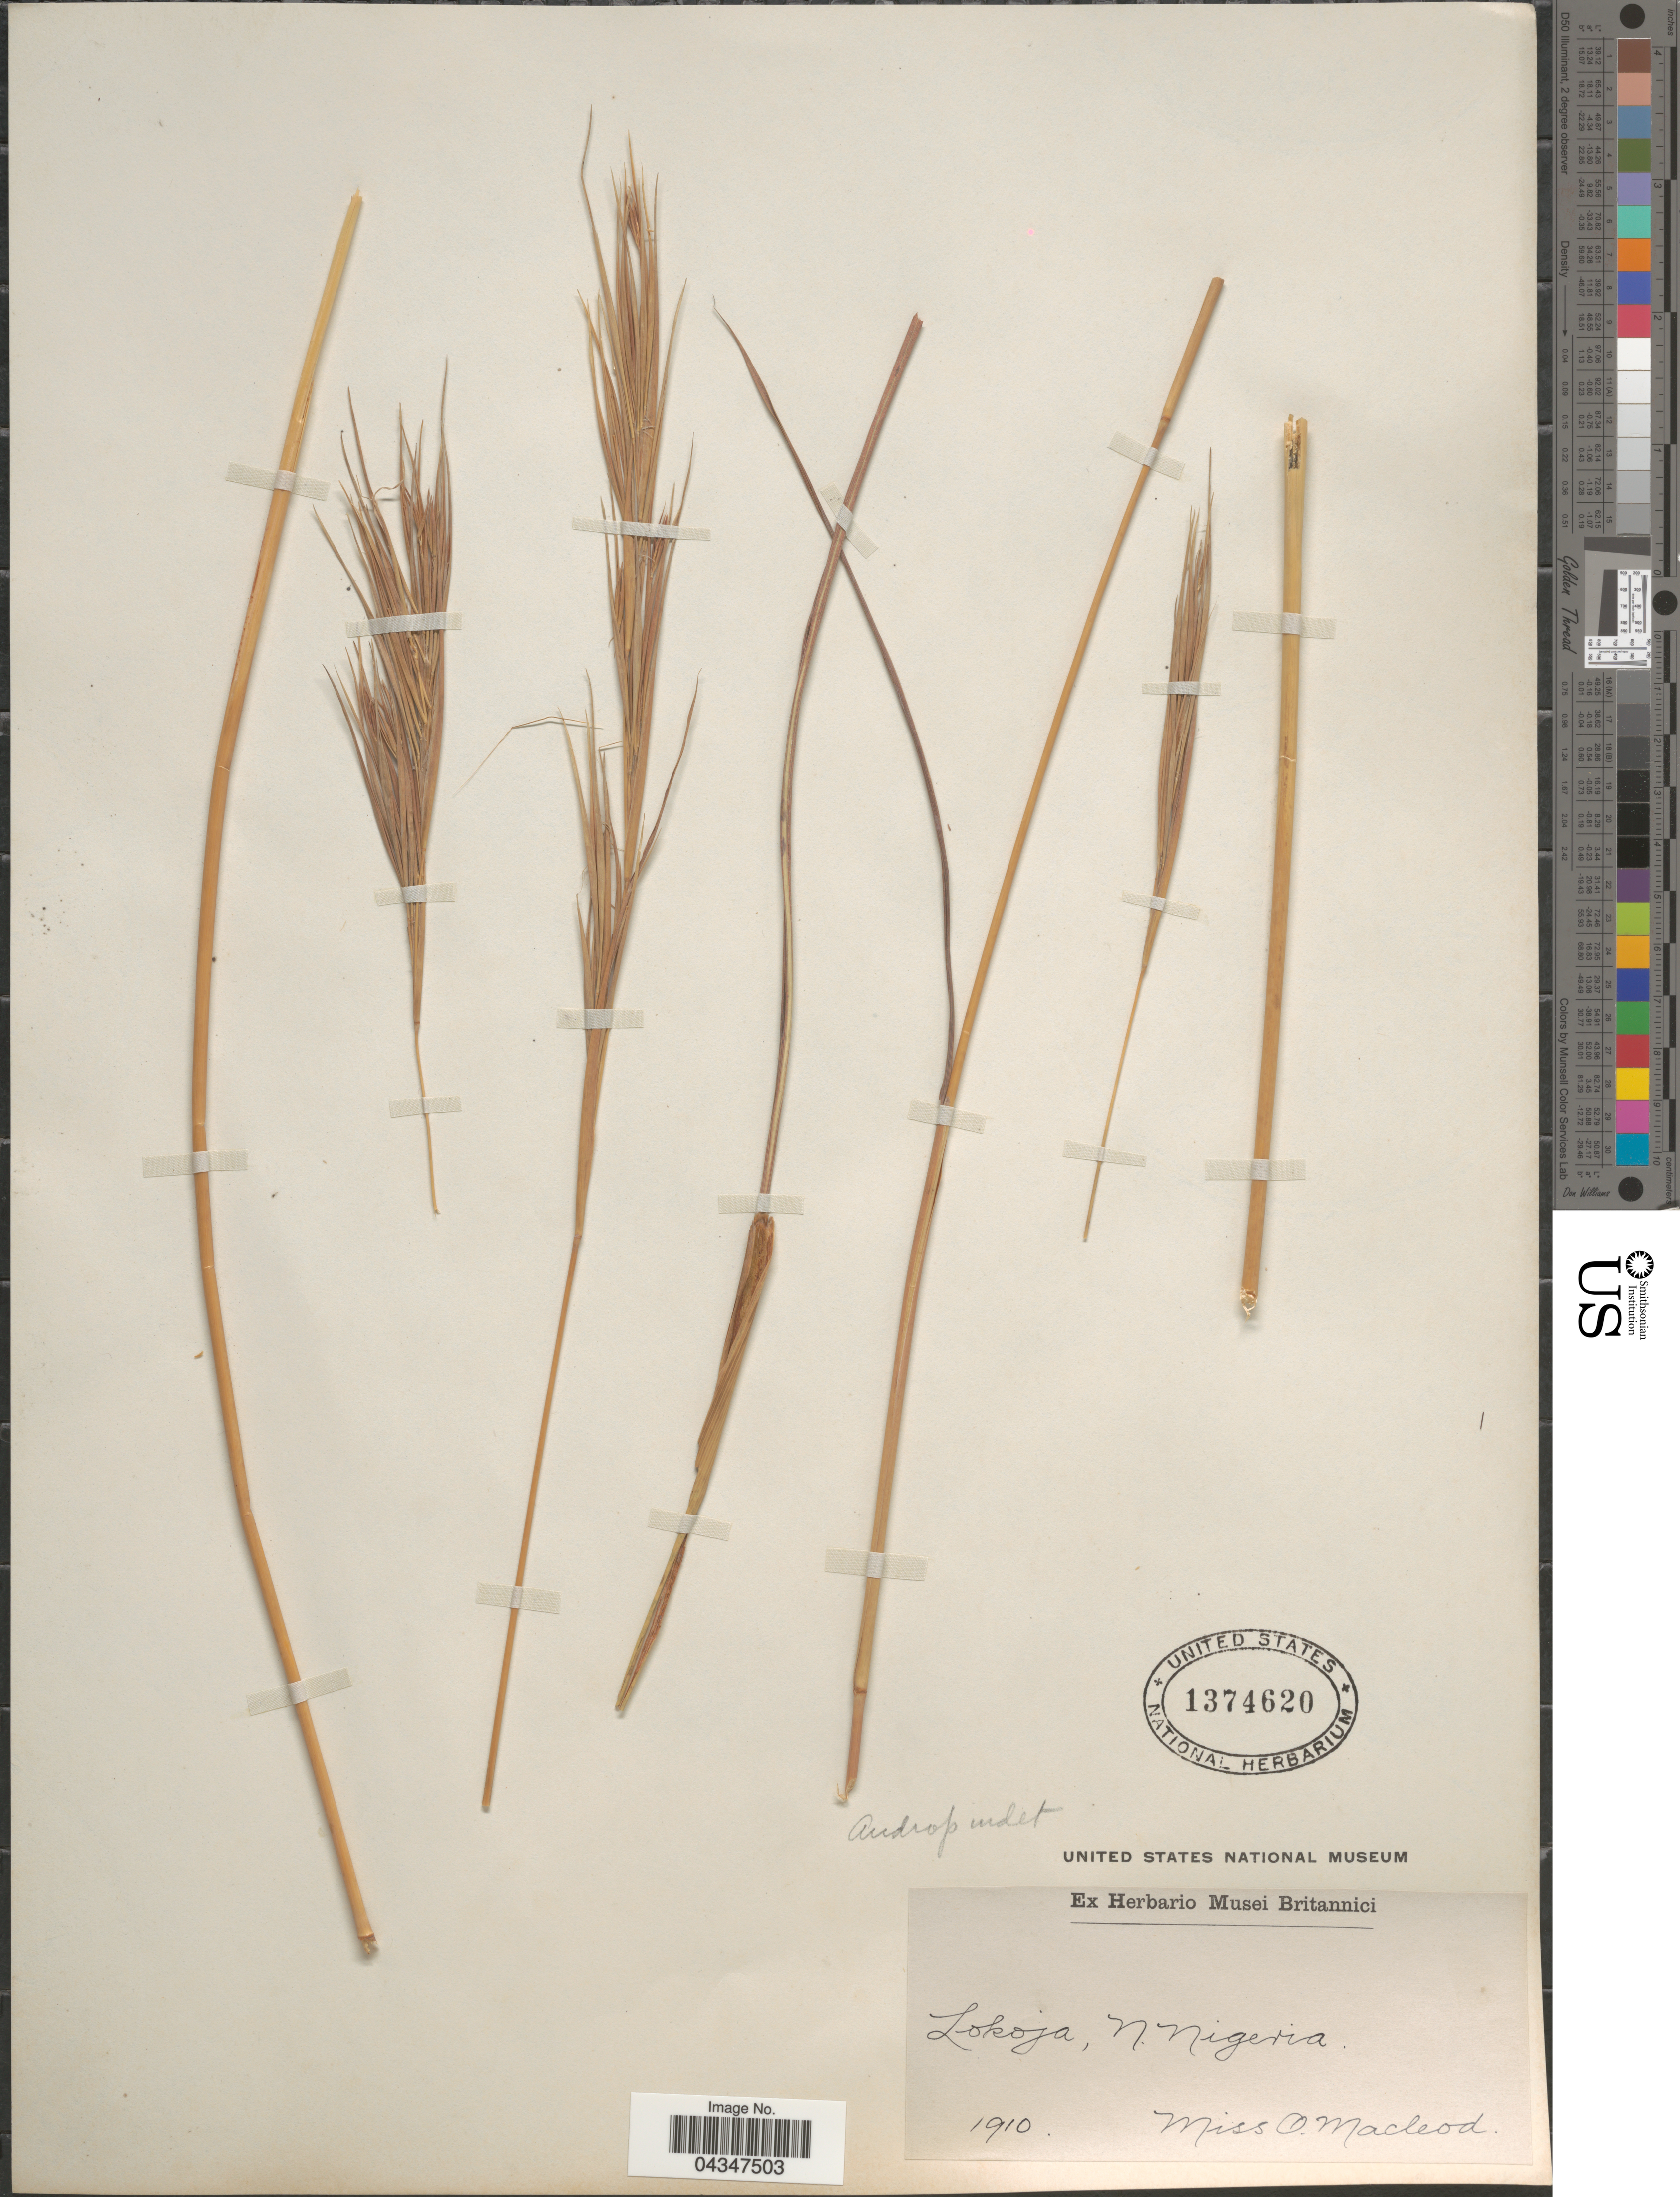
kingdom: Plantae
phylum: Tracheophyta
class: Liliopsida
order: Poales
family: Poaceae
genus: Andropogon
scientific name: Andropogon sp.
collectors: O. Macleod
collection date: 1910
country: Nigeria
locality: Lokoja, N. Nigeria.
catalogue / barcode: US 1374620